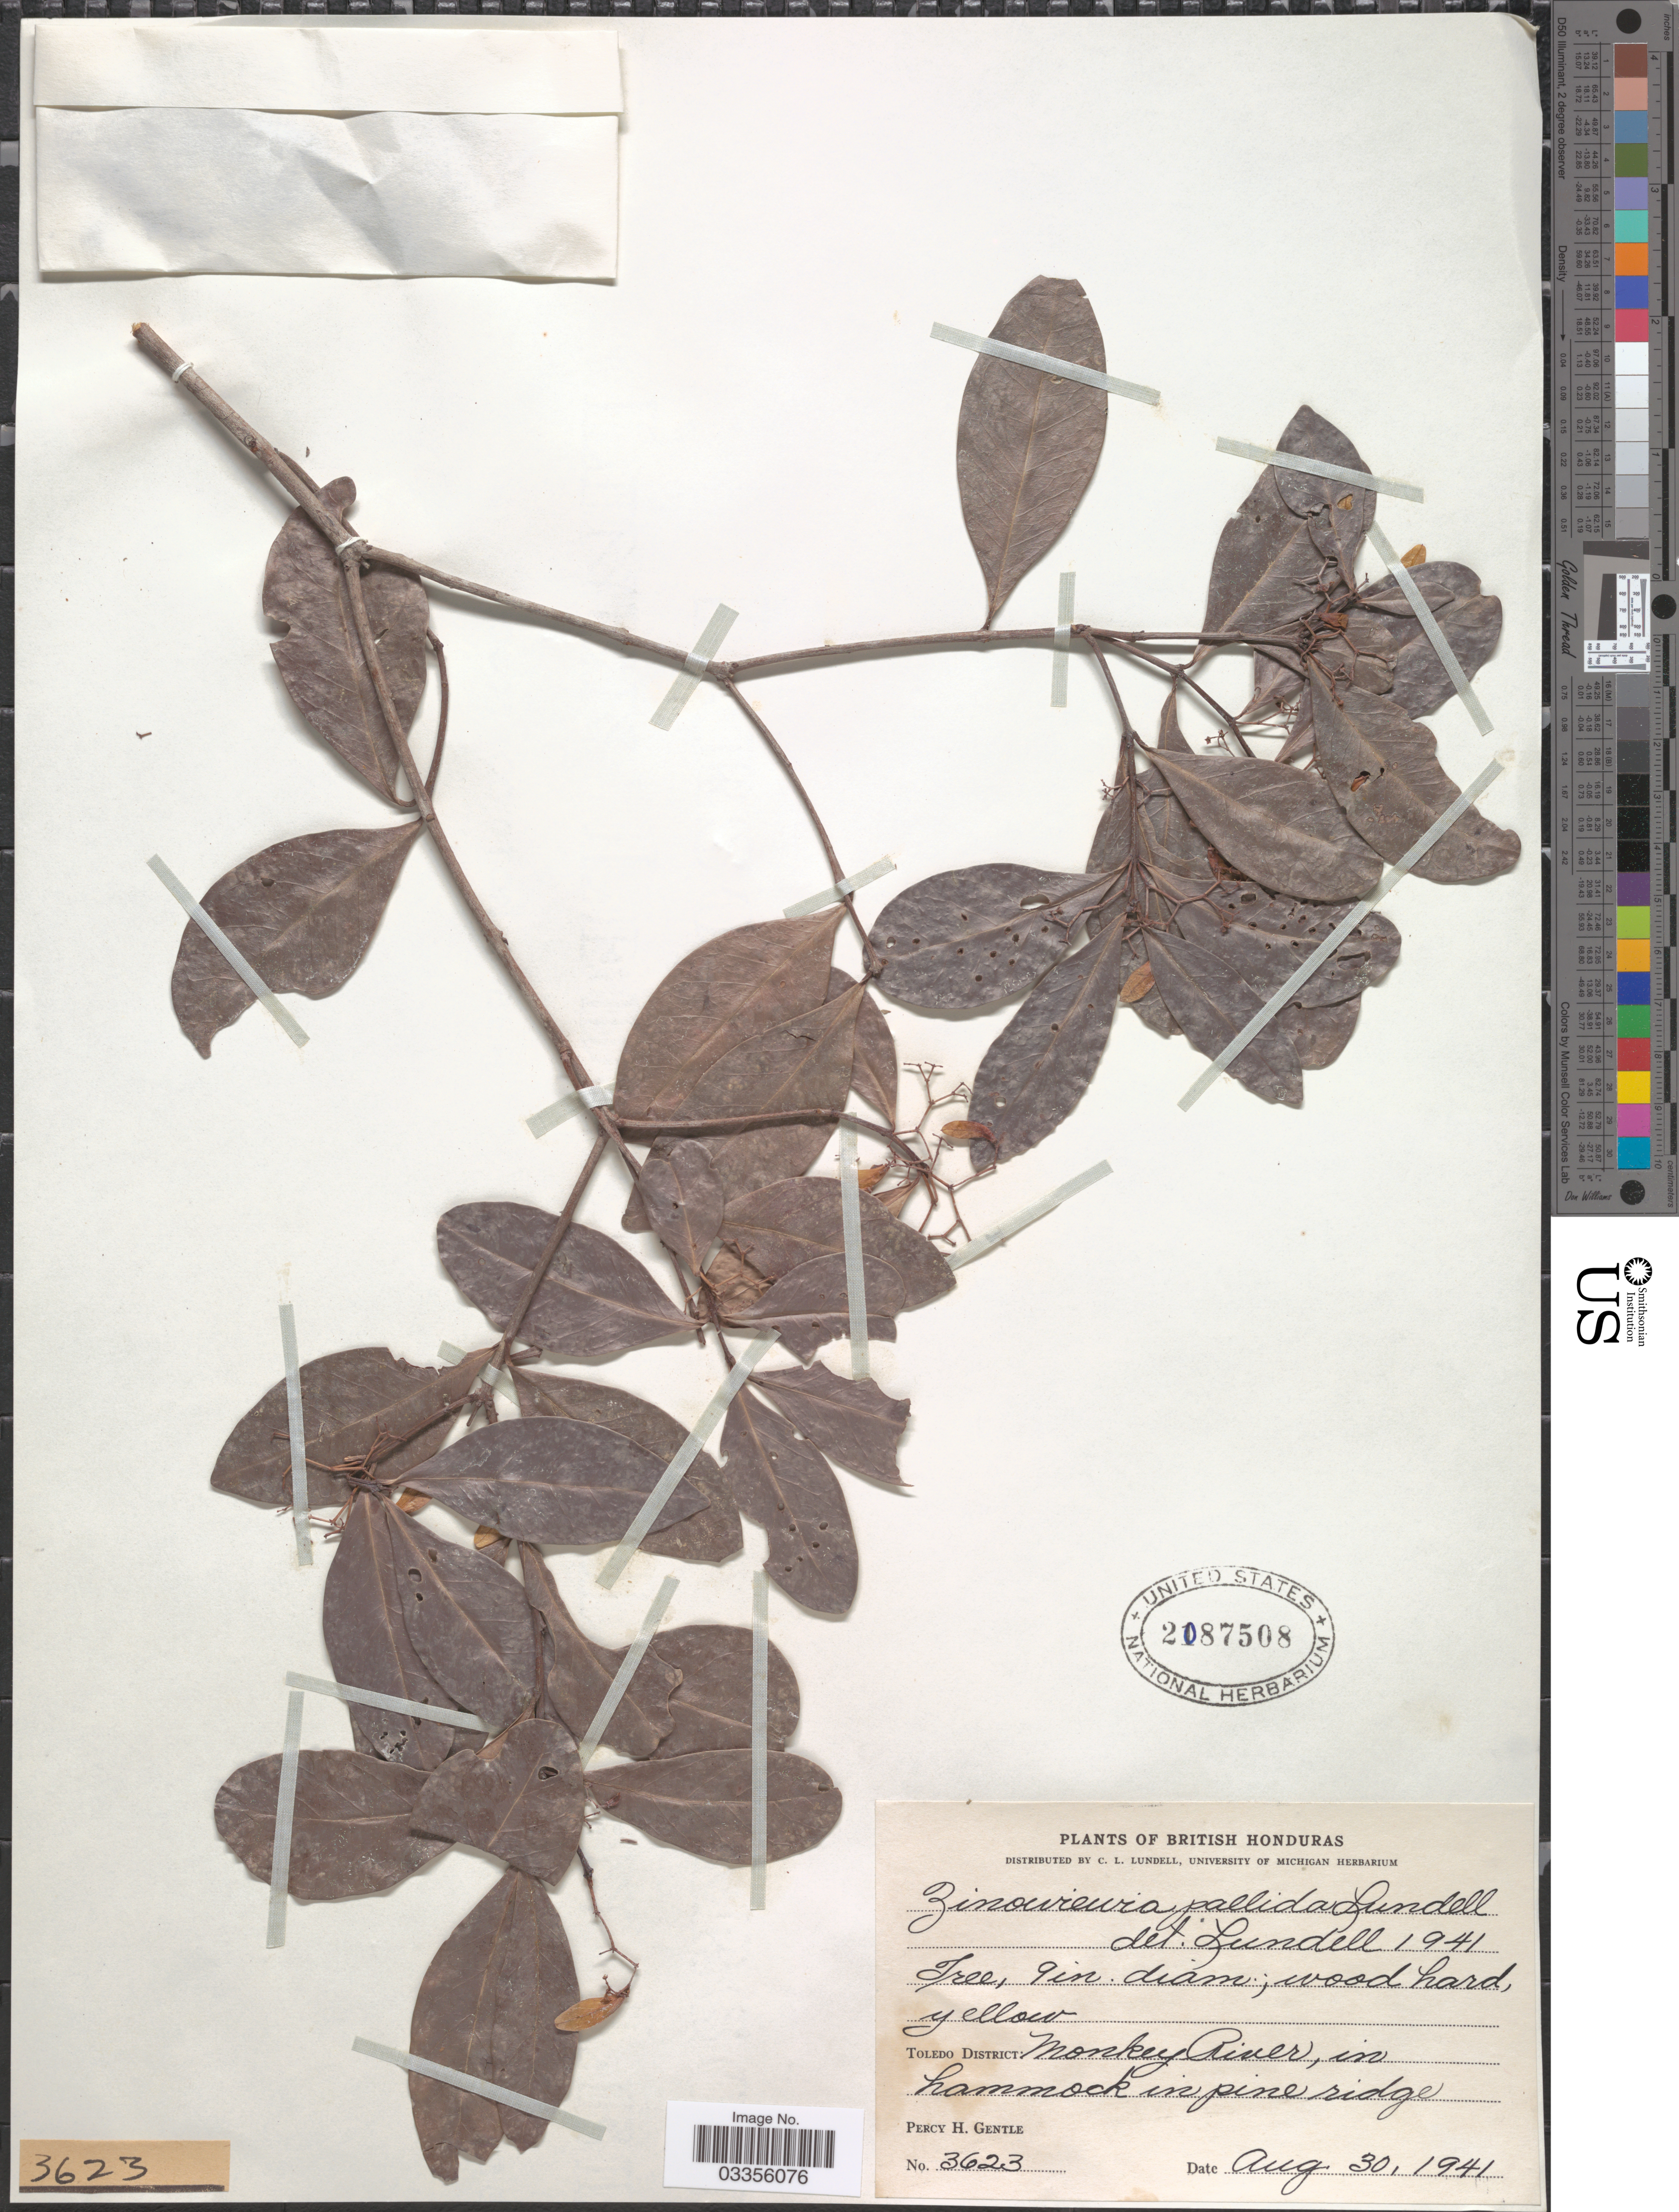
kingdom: Plantae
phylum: Tracheophyta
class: Magnoliopsida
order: Celastrales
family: Celastraceae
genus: Zinowiewia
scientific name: Zinowiewia pallida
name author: Lundell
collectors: P. H. Gentle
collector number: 3623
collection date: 1941-08-30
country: Belize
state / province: Toledo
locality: British Honduras. Toledo District: Monkey River, in hammock in pine ridge.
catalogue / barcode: US 2087508